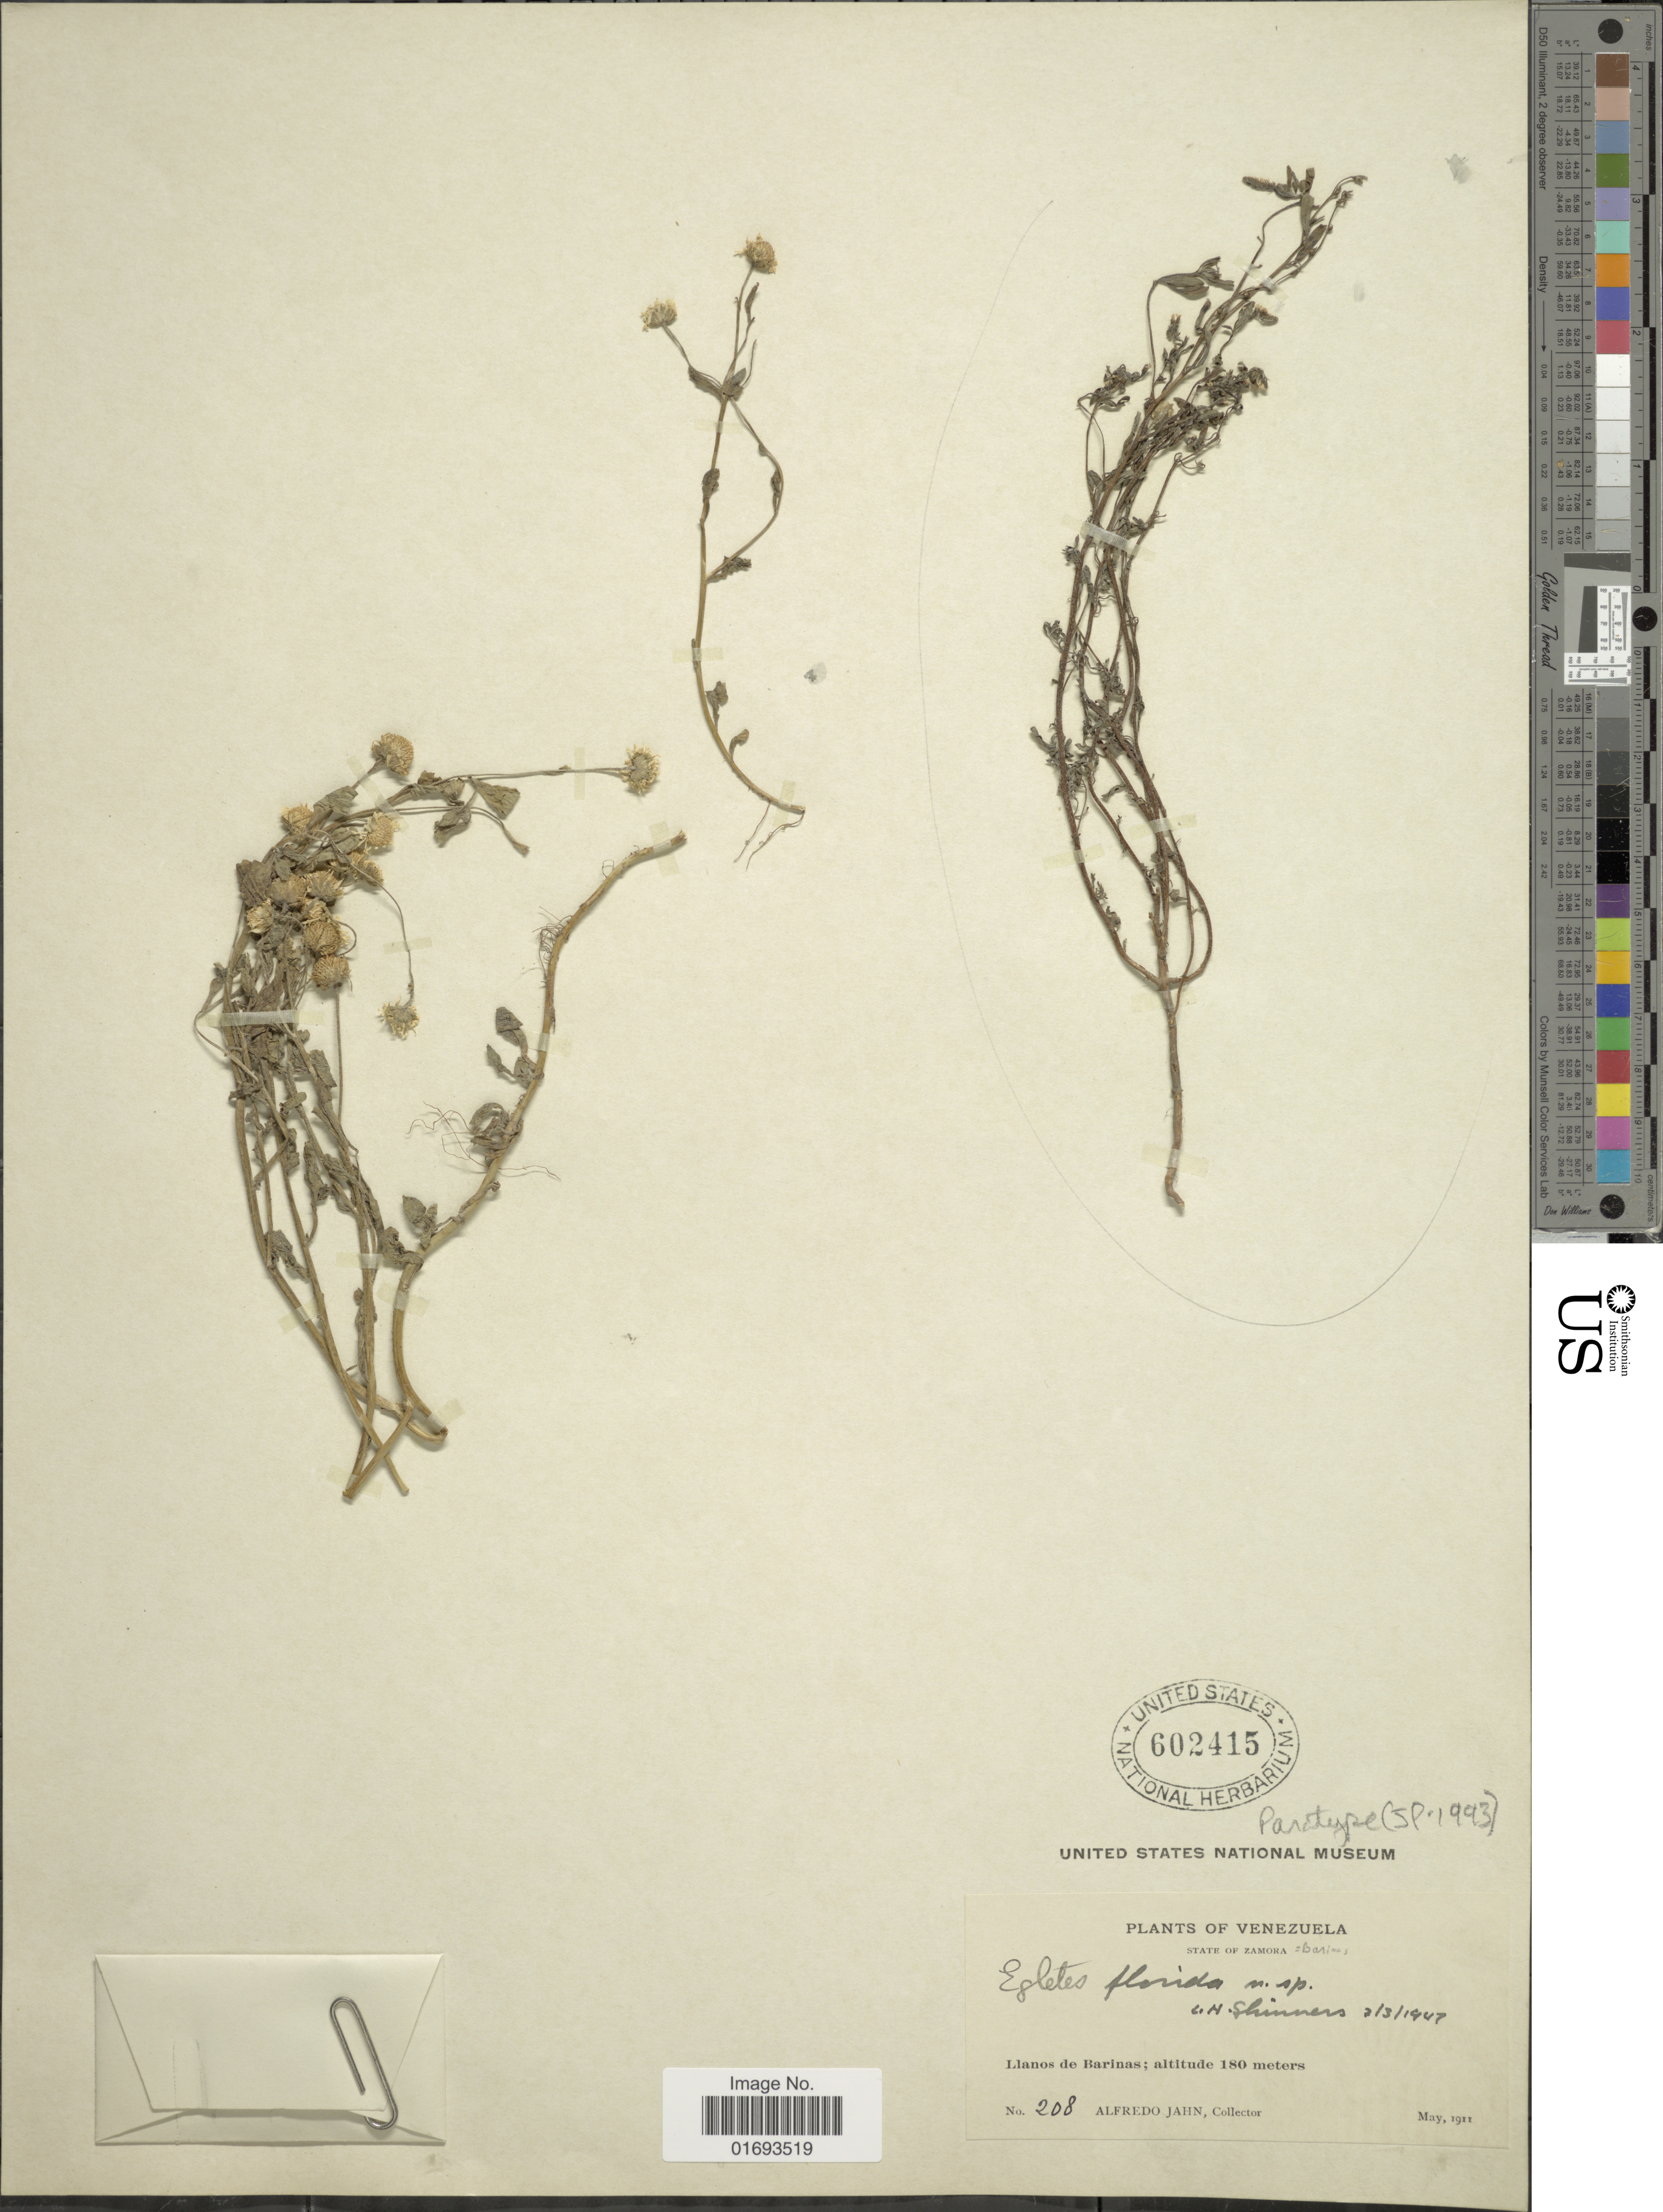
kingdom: Plantae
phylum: Tracheophyta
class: Magnoliopsida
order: Asterales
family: Asteraceae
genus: Egletes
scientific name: Egletes florida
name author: Shinners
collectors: A. Jahn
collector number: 208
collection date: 1911-05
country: Venezuela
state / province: Barinas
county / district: Ezequiel Zamora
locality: Llanos de Barinas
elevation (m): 180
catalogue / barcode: US 602415